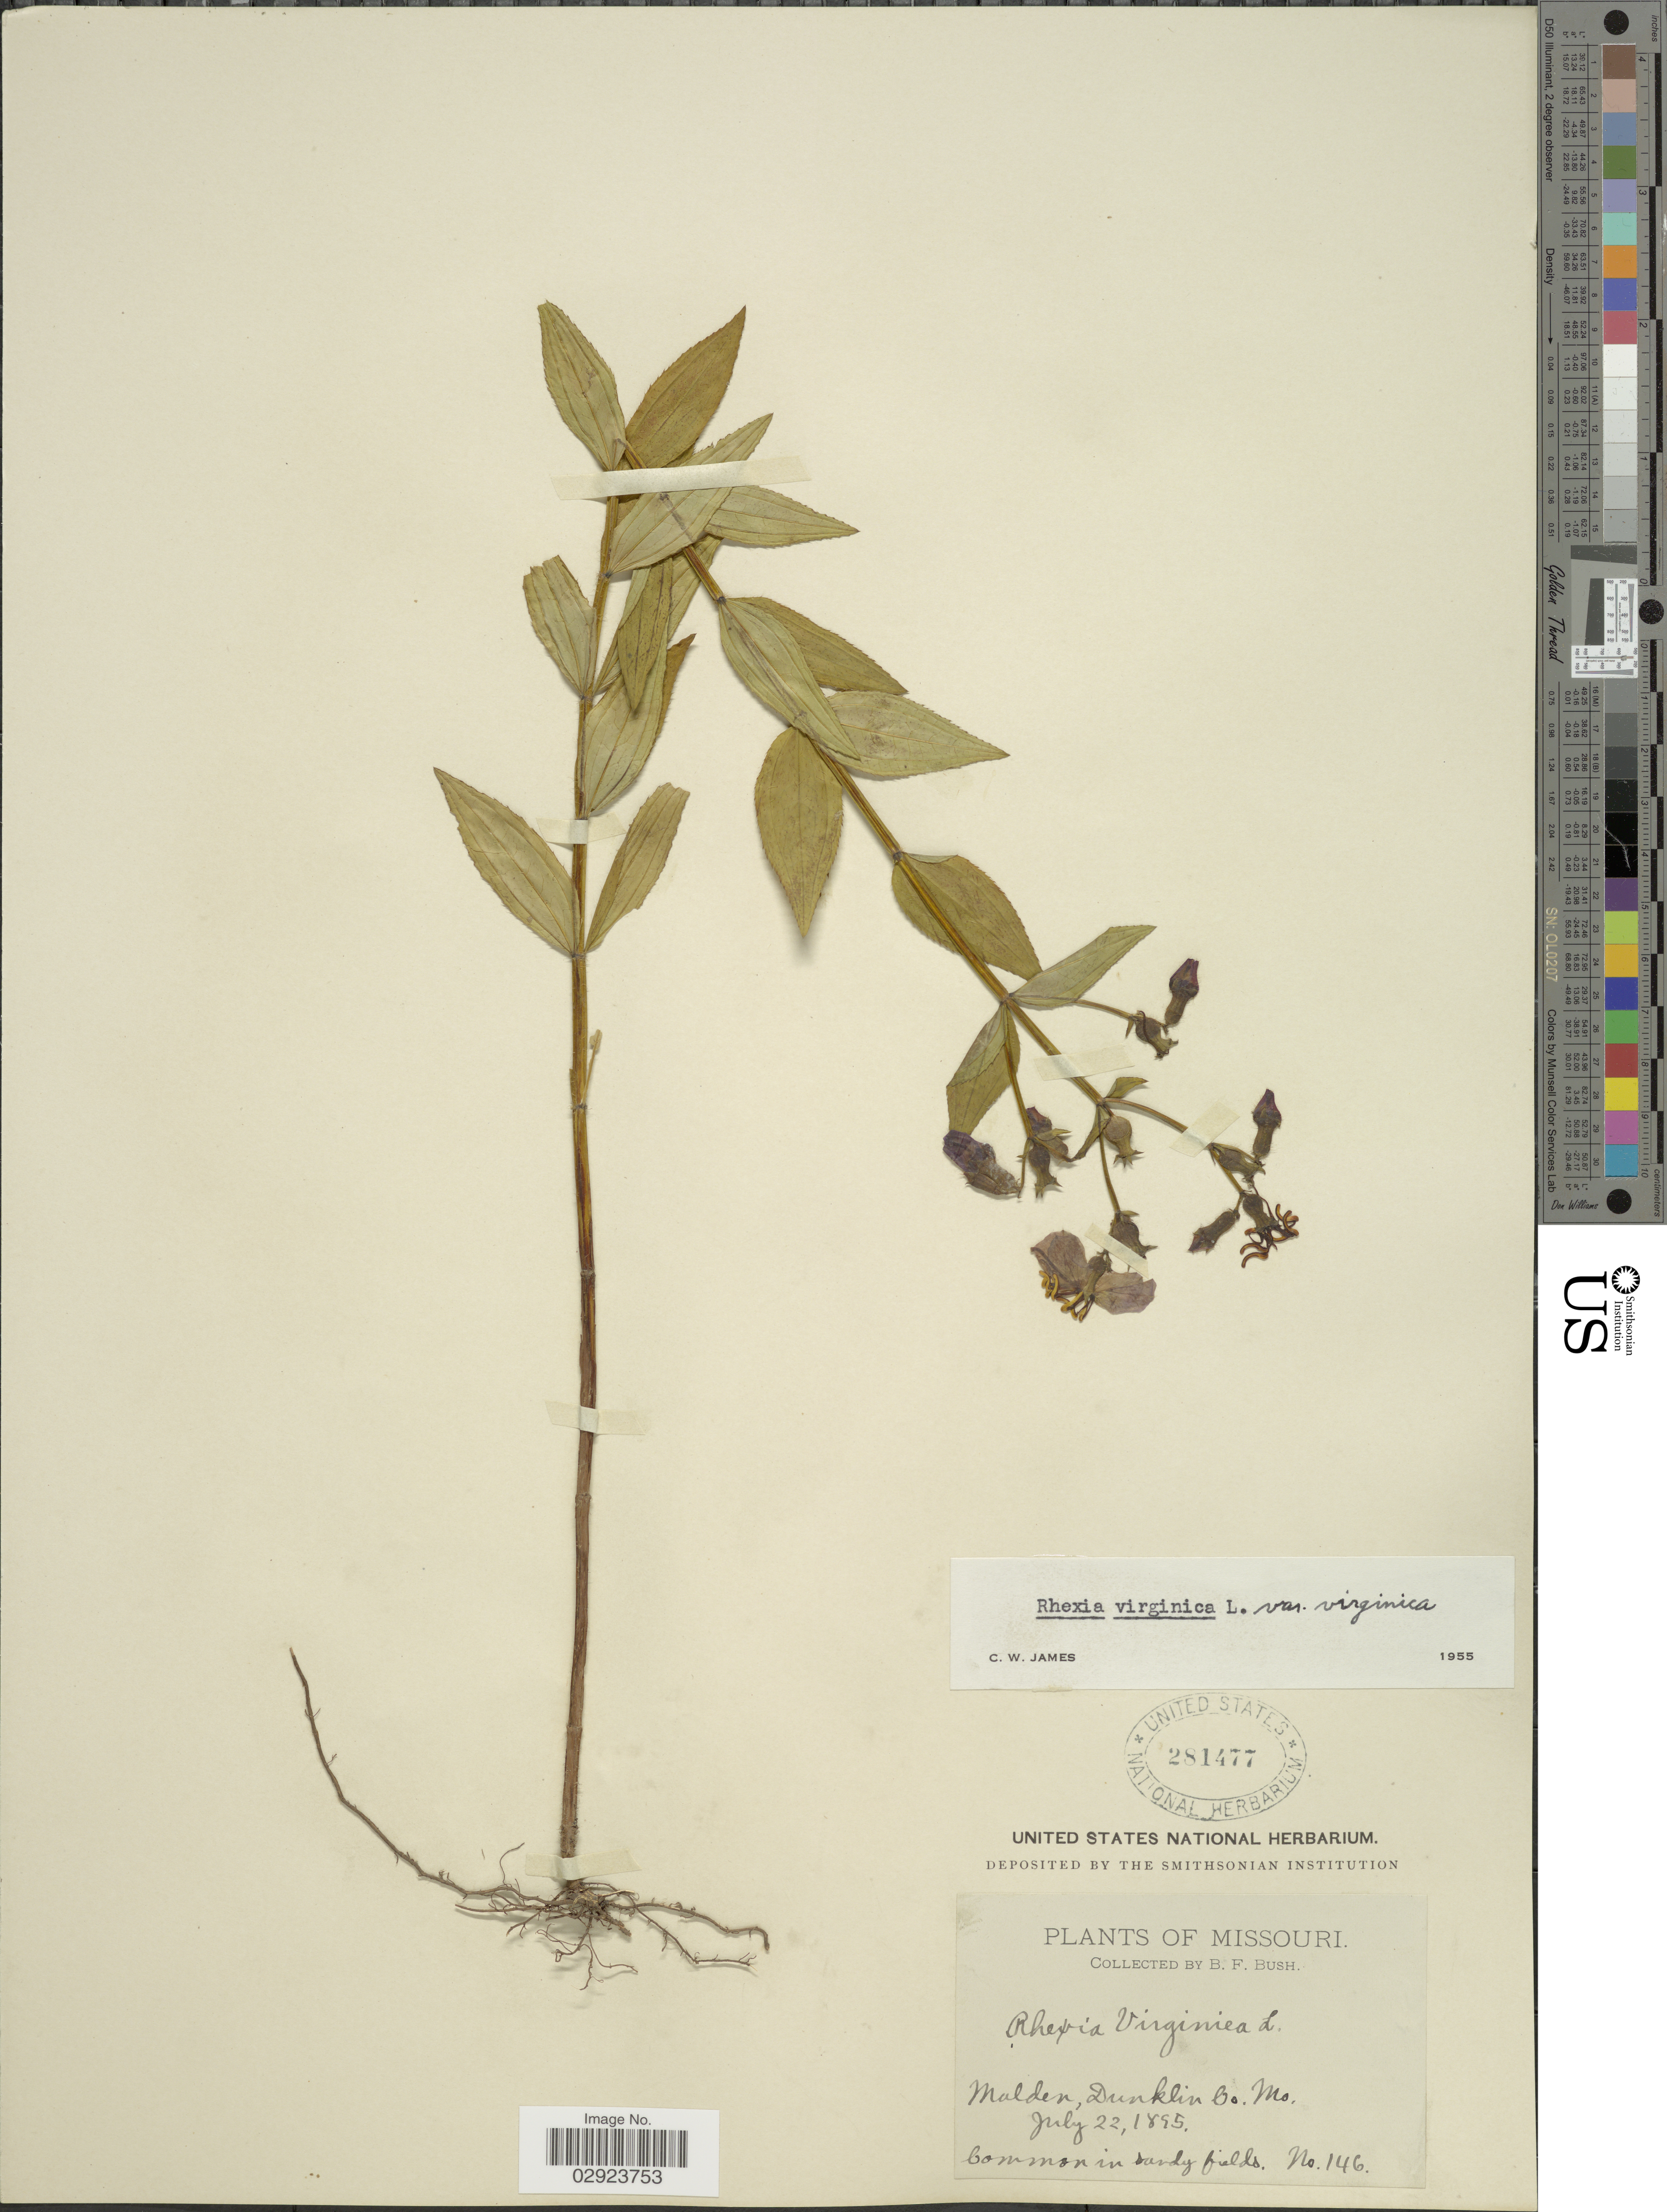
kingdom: Plantae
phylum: Tracheophyta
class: Magnoliopsida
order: Myrtales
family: Melastomataceae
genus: Rhexia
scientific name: Rhexia virginica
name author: L.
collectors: B. F. Bush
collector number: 146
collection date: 1895-07-22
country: United States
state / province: Missouri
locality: Malden, Dunklin Co. Mo.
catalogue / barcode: US 281477